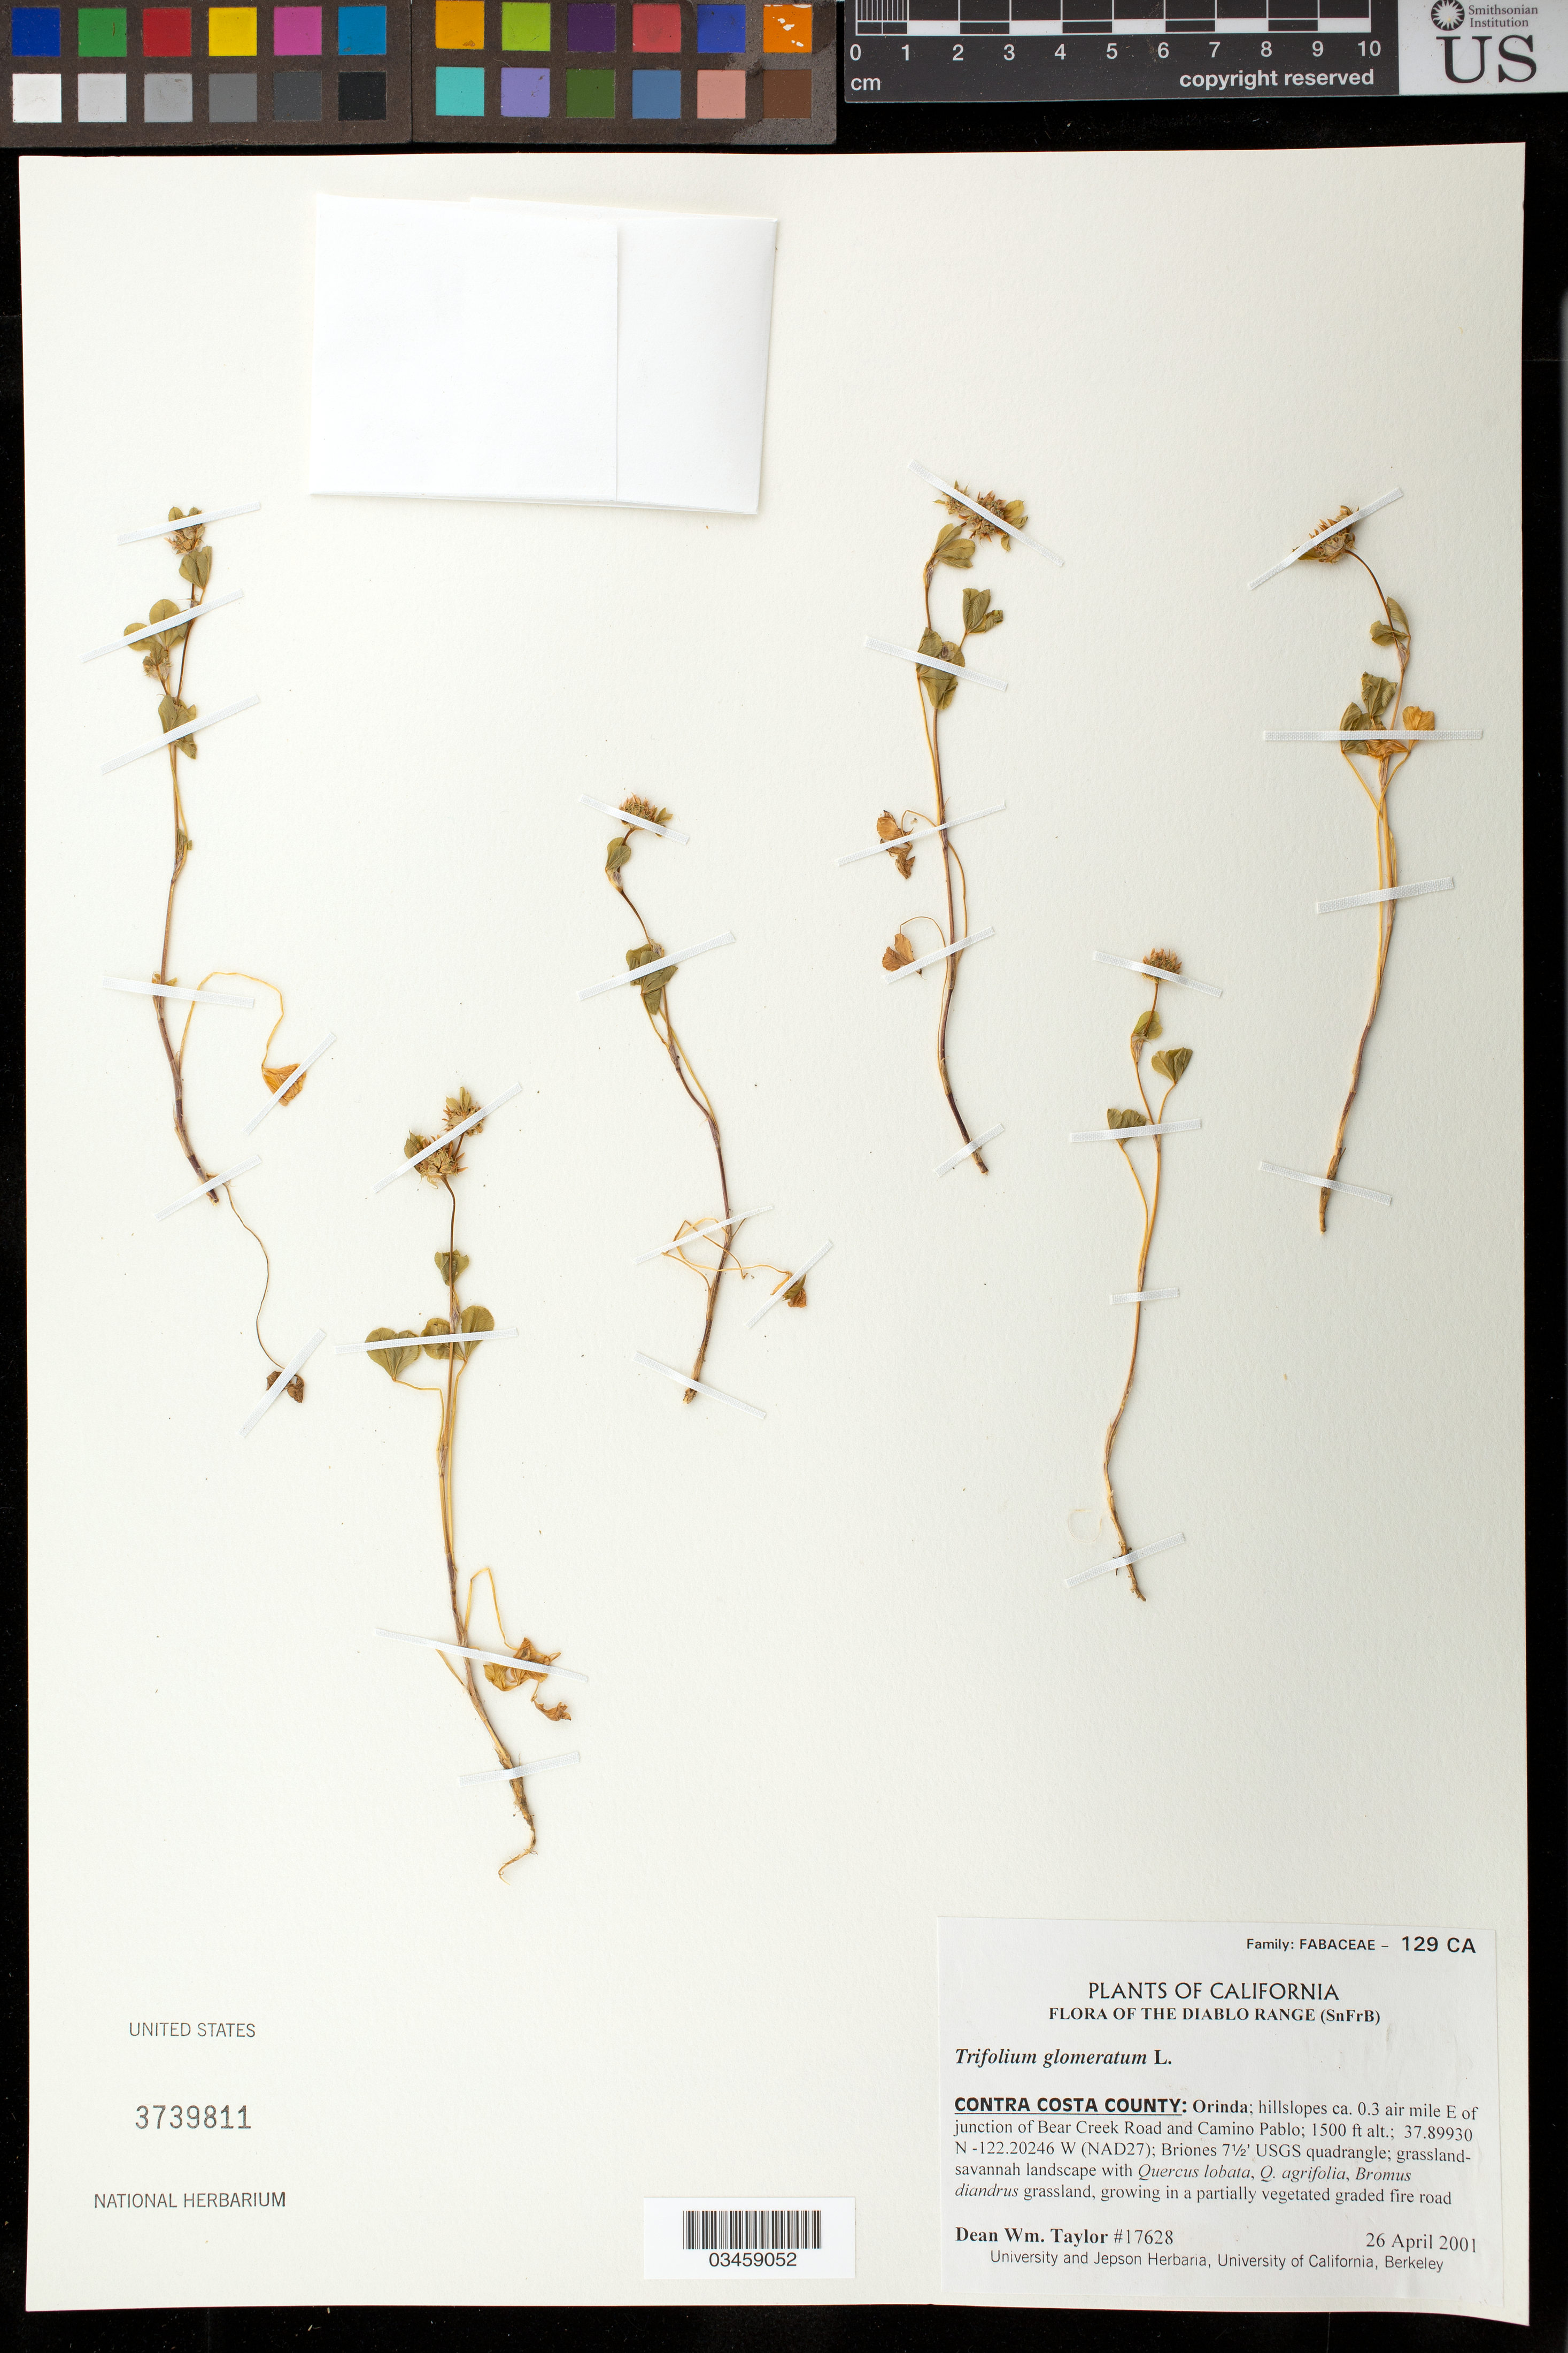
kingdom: Plantae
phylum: Tracheophyta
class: Magnoliopsida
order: Fabales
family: Fabaceae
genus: Trifolium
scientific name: Trifolium glomeratum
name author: L.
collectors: D. W. Taylor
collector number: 17628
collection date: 2001-04-26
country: United States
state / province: California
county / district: Contra Costa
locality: Orinda, 0.3 air mi. E of jct of Bear Creek Road and Camino Pablo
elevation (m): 457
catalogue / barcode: US 3739811